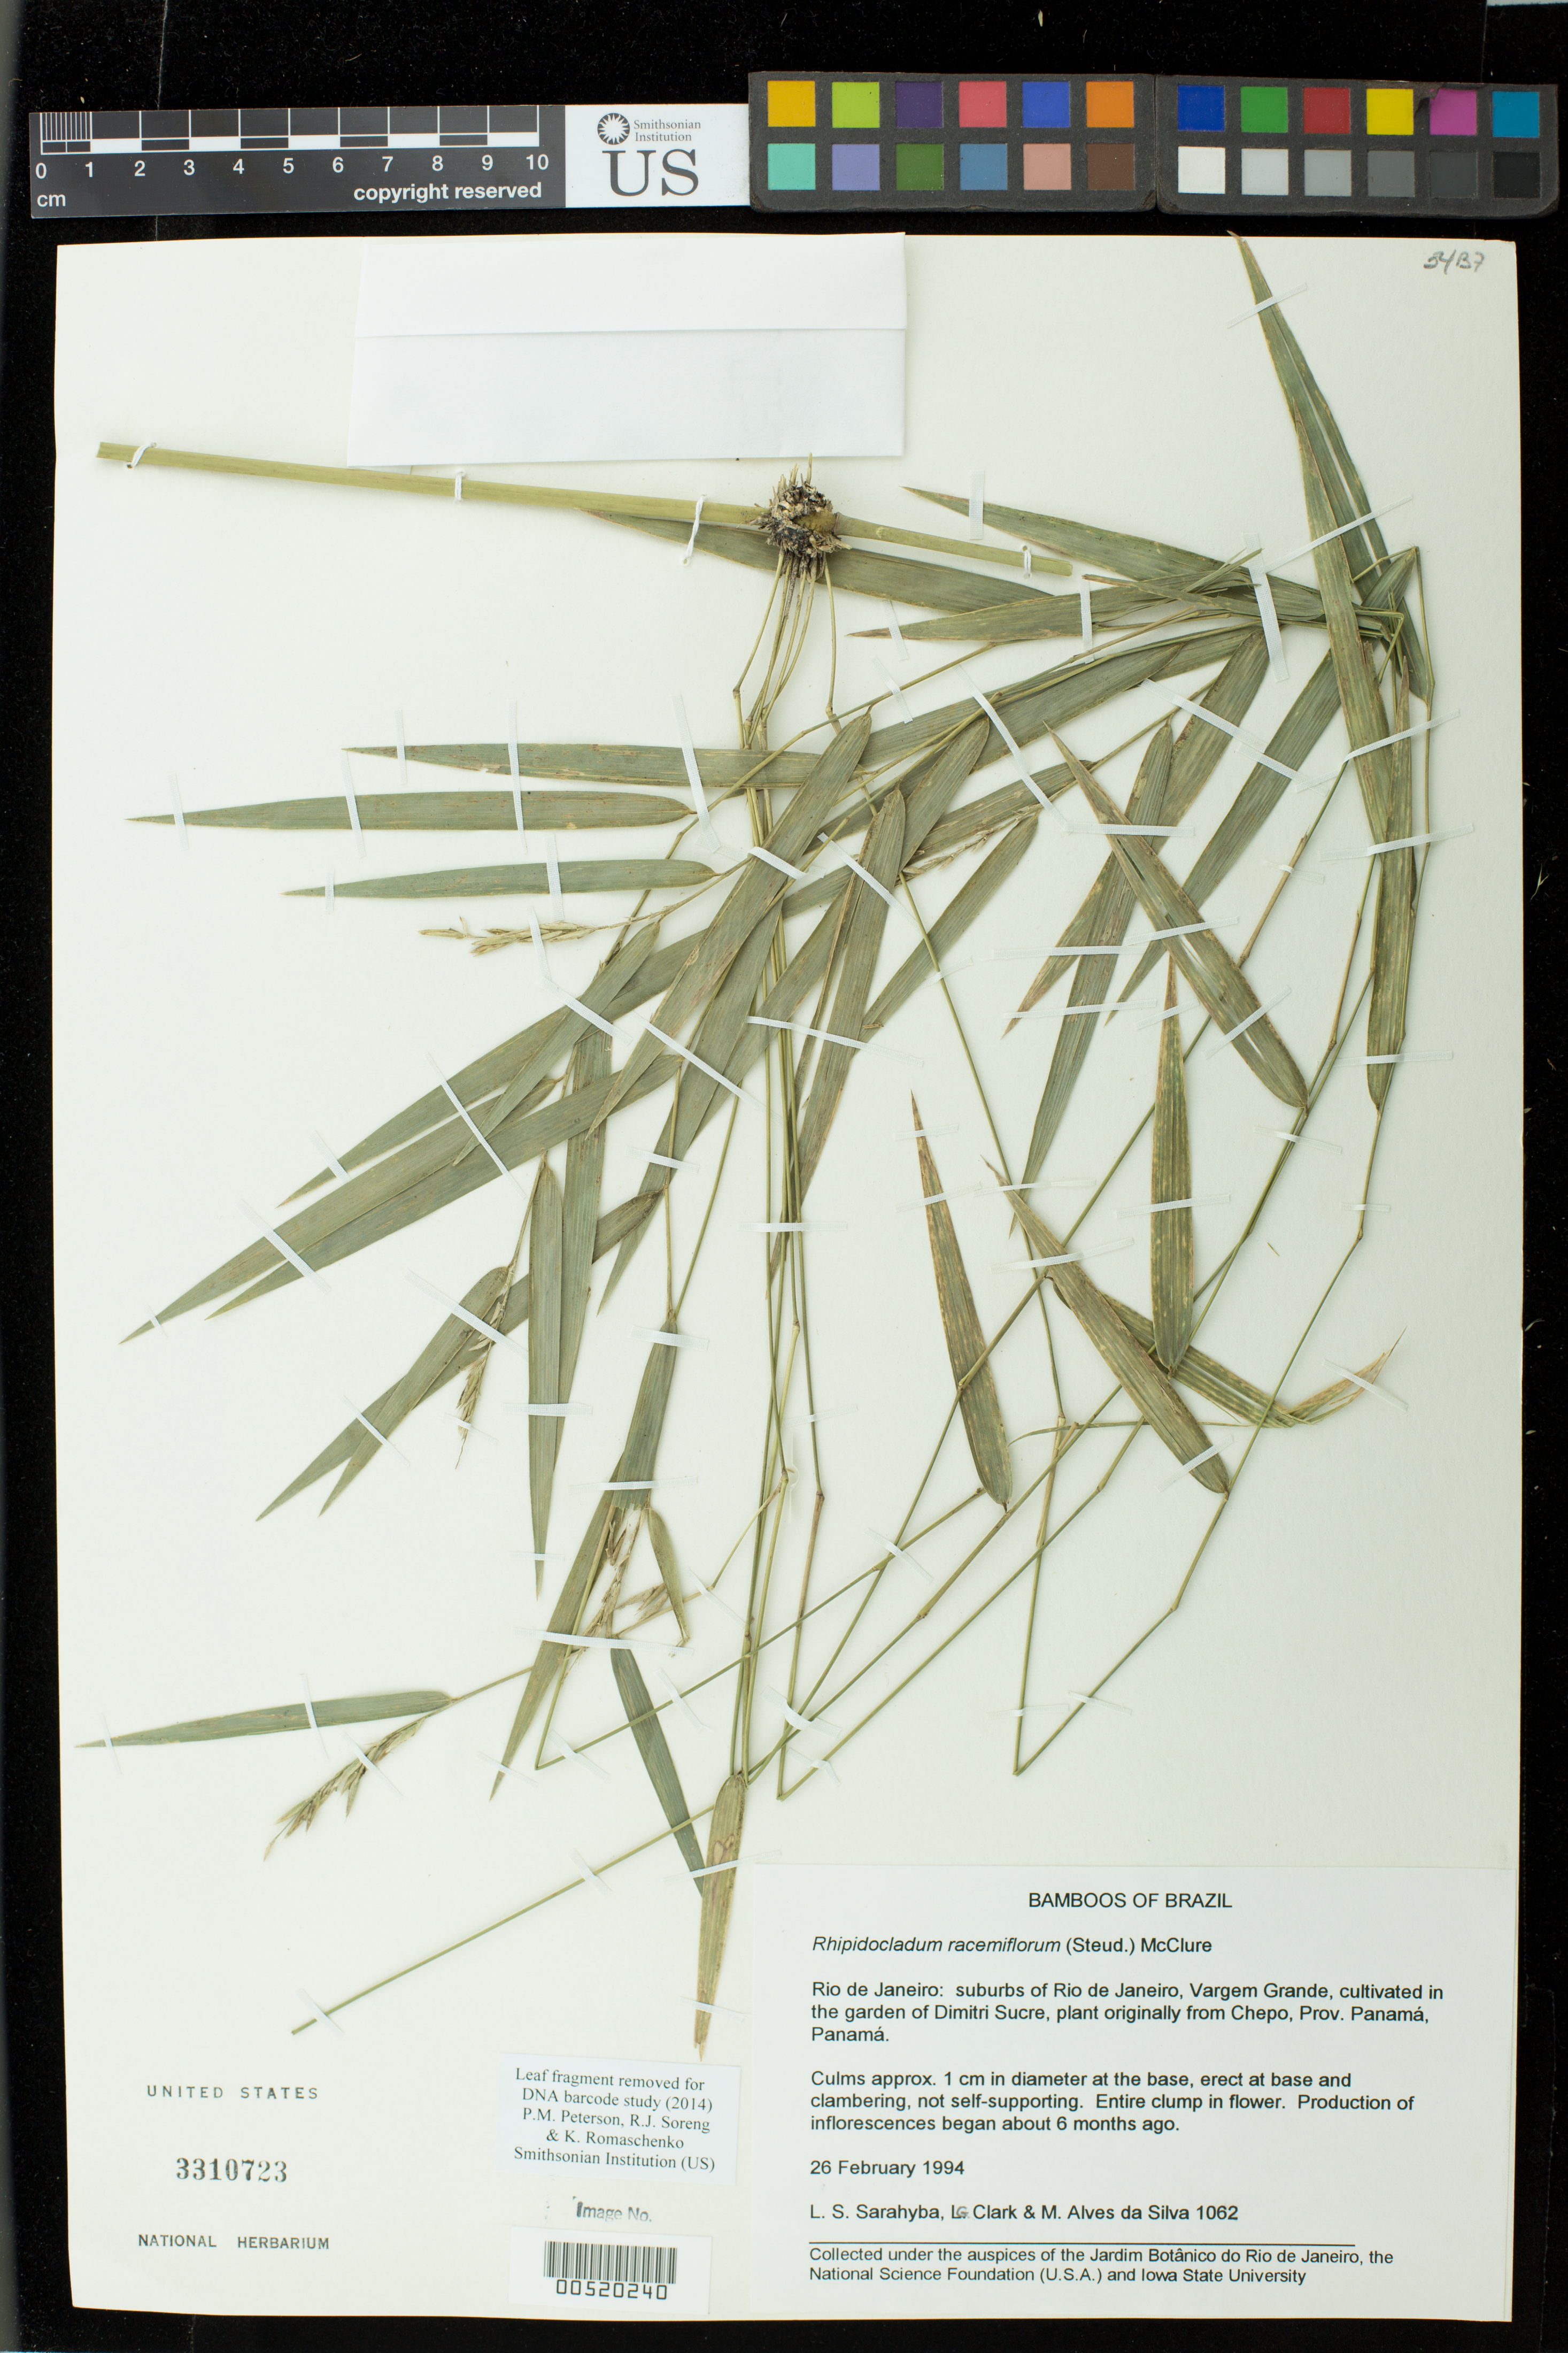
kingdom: Plantae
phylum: Tracheophyta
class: Liliopsida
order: Poales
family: Poaceae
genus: Rhipidocladum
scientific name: Rhipidocladum racemiflorum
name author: (Steud.) McClure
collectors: L. Sarahyba, L. G. Clark & M. V. Alves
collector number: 1062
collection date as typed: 26 Feb 1994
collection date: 1994-02-26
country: Brazil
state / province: Rio de Janeiro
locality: Vargem grande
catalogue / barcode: US 3310723